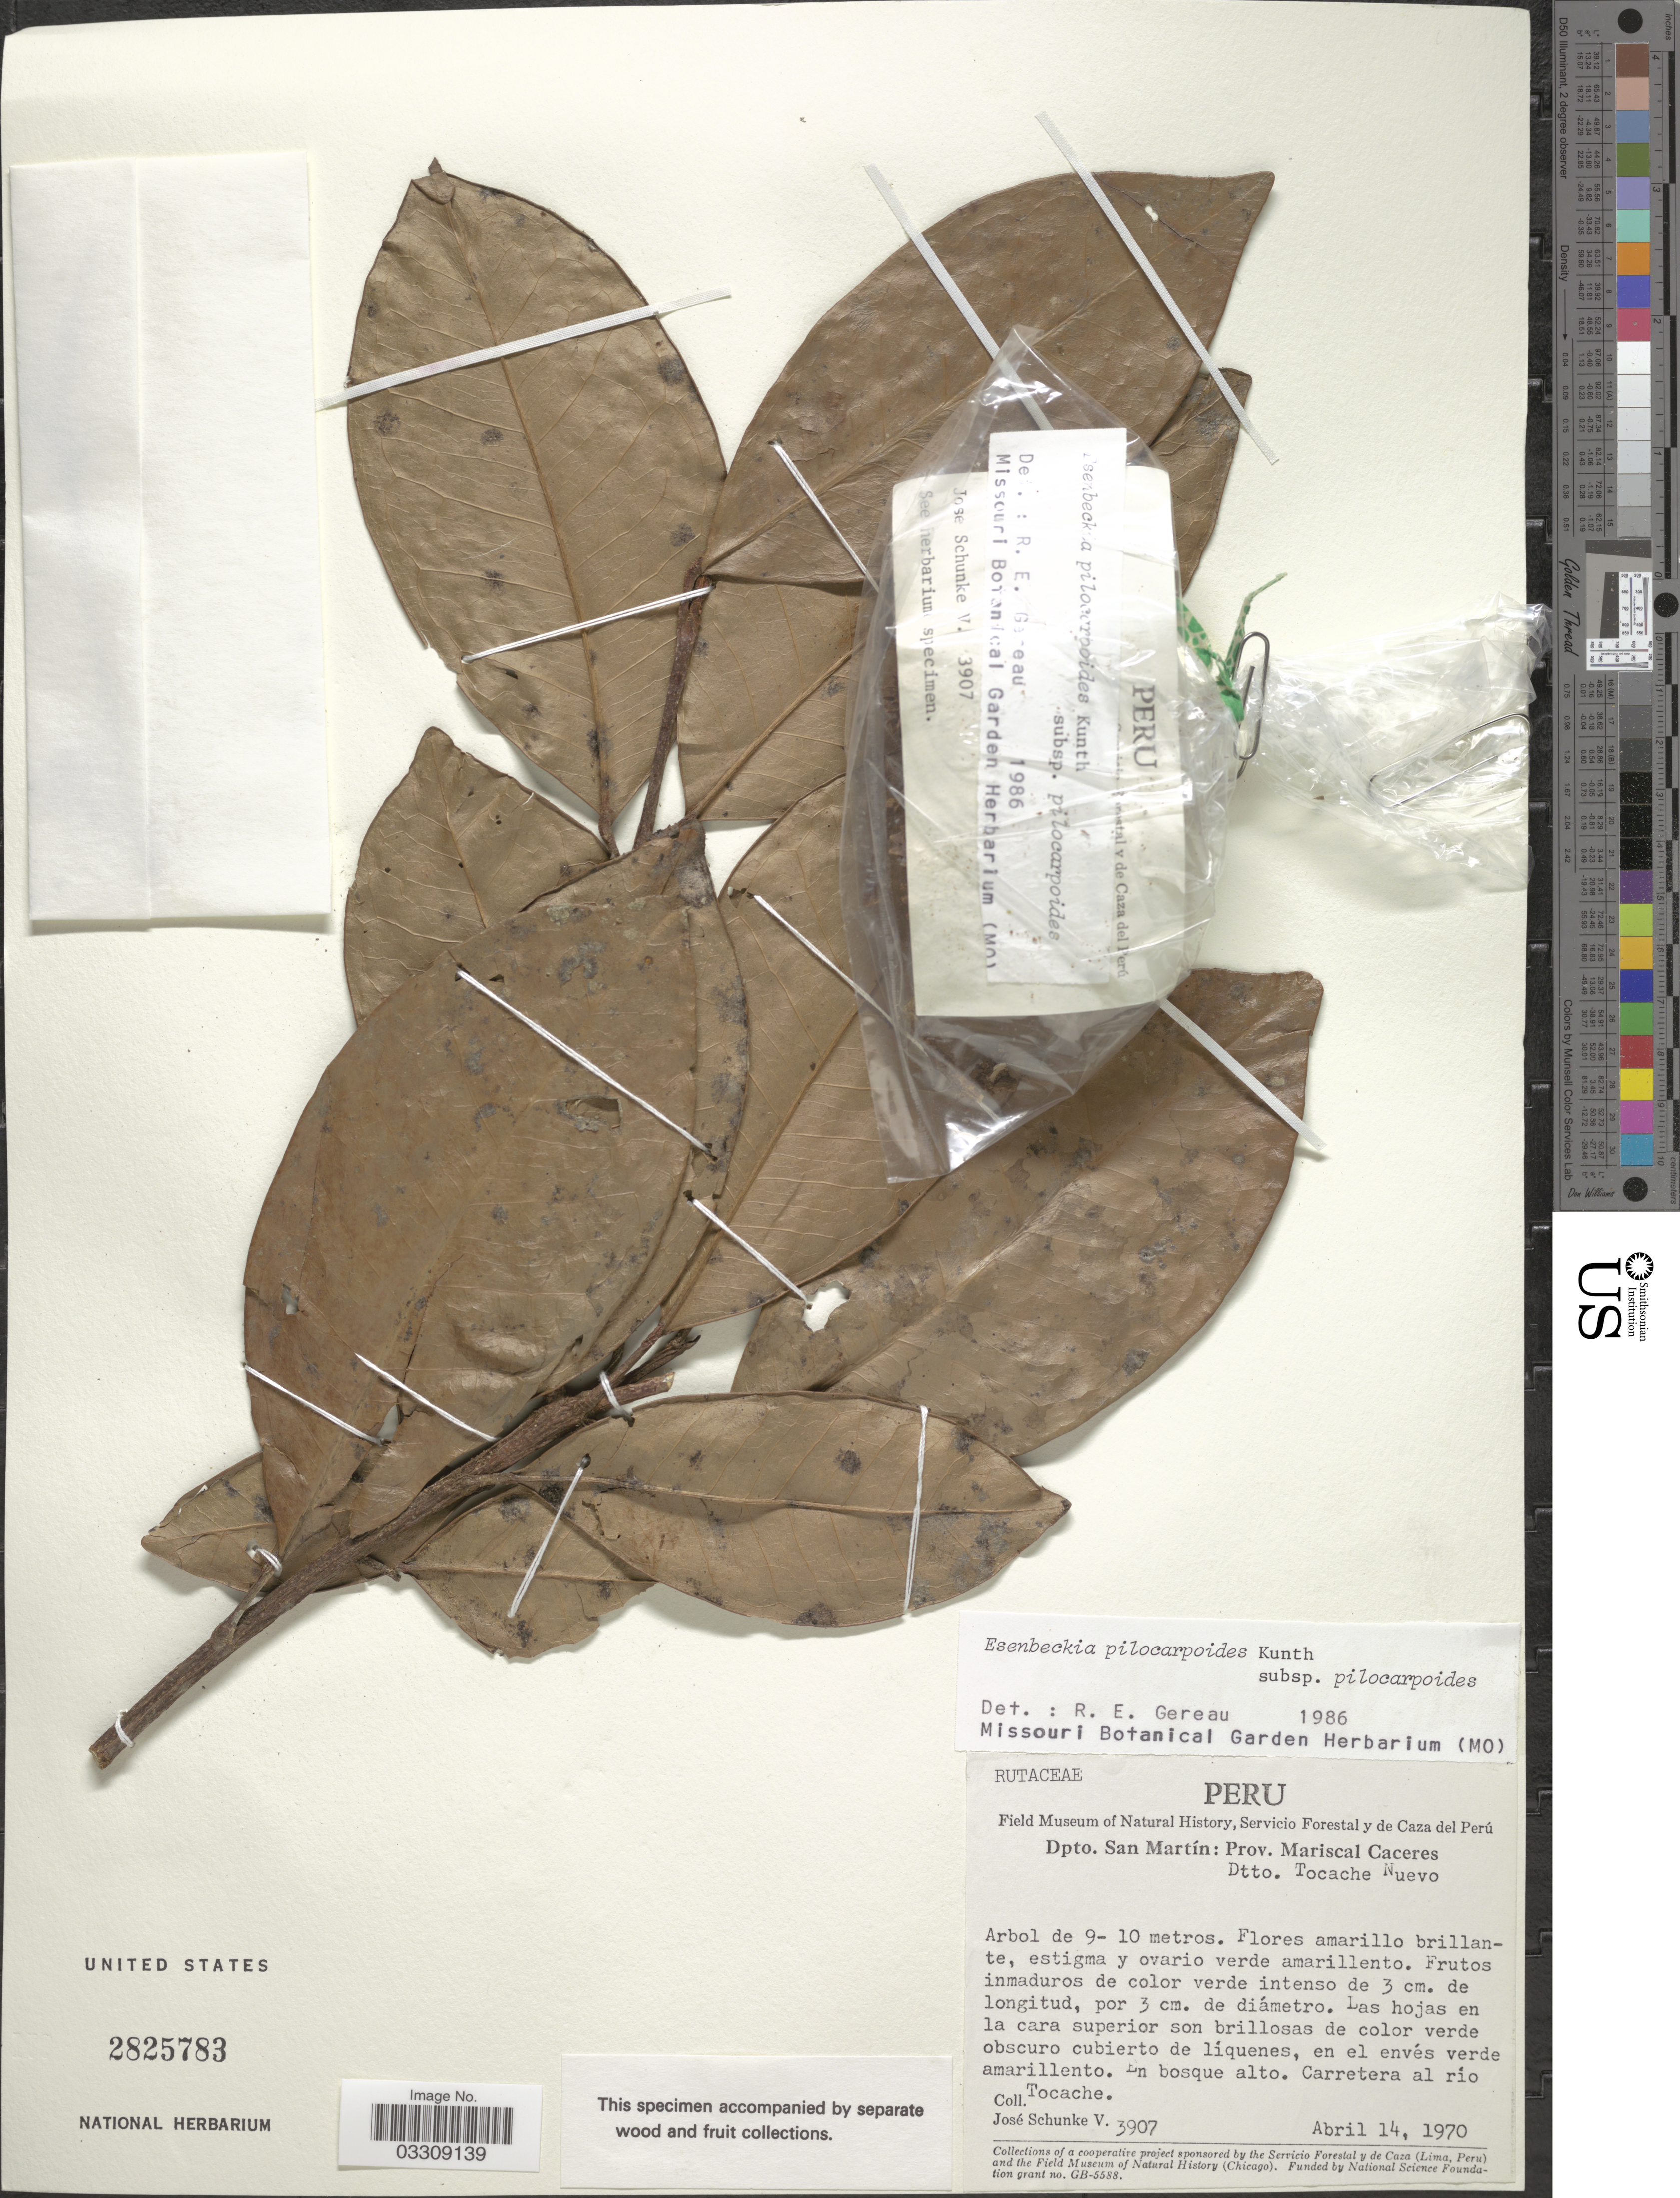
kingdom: Plantae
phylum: Tracheophyta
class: Magnoliopsida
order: Sapindales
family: Rutaceae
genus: Esenbeckia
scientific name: Esenbeckia grandiflora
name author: Mart.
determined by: Londoño-Echeverri, Y.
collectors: J. Schunke Vigo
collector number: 3907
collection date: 1970-04-14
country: Peru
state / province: San Martín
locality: Dpto. San Martín: Prov. Mariscal Caceres. Dtto. Tocache Nuevo. Carretera al río Tocache.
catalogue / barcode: US 2825783